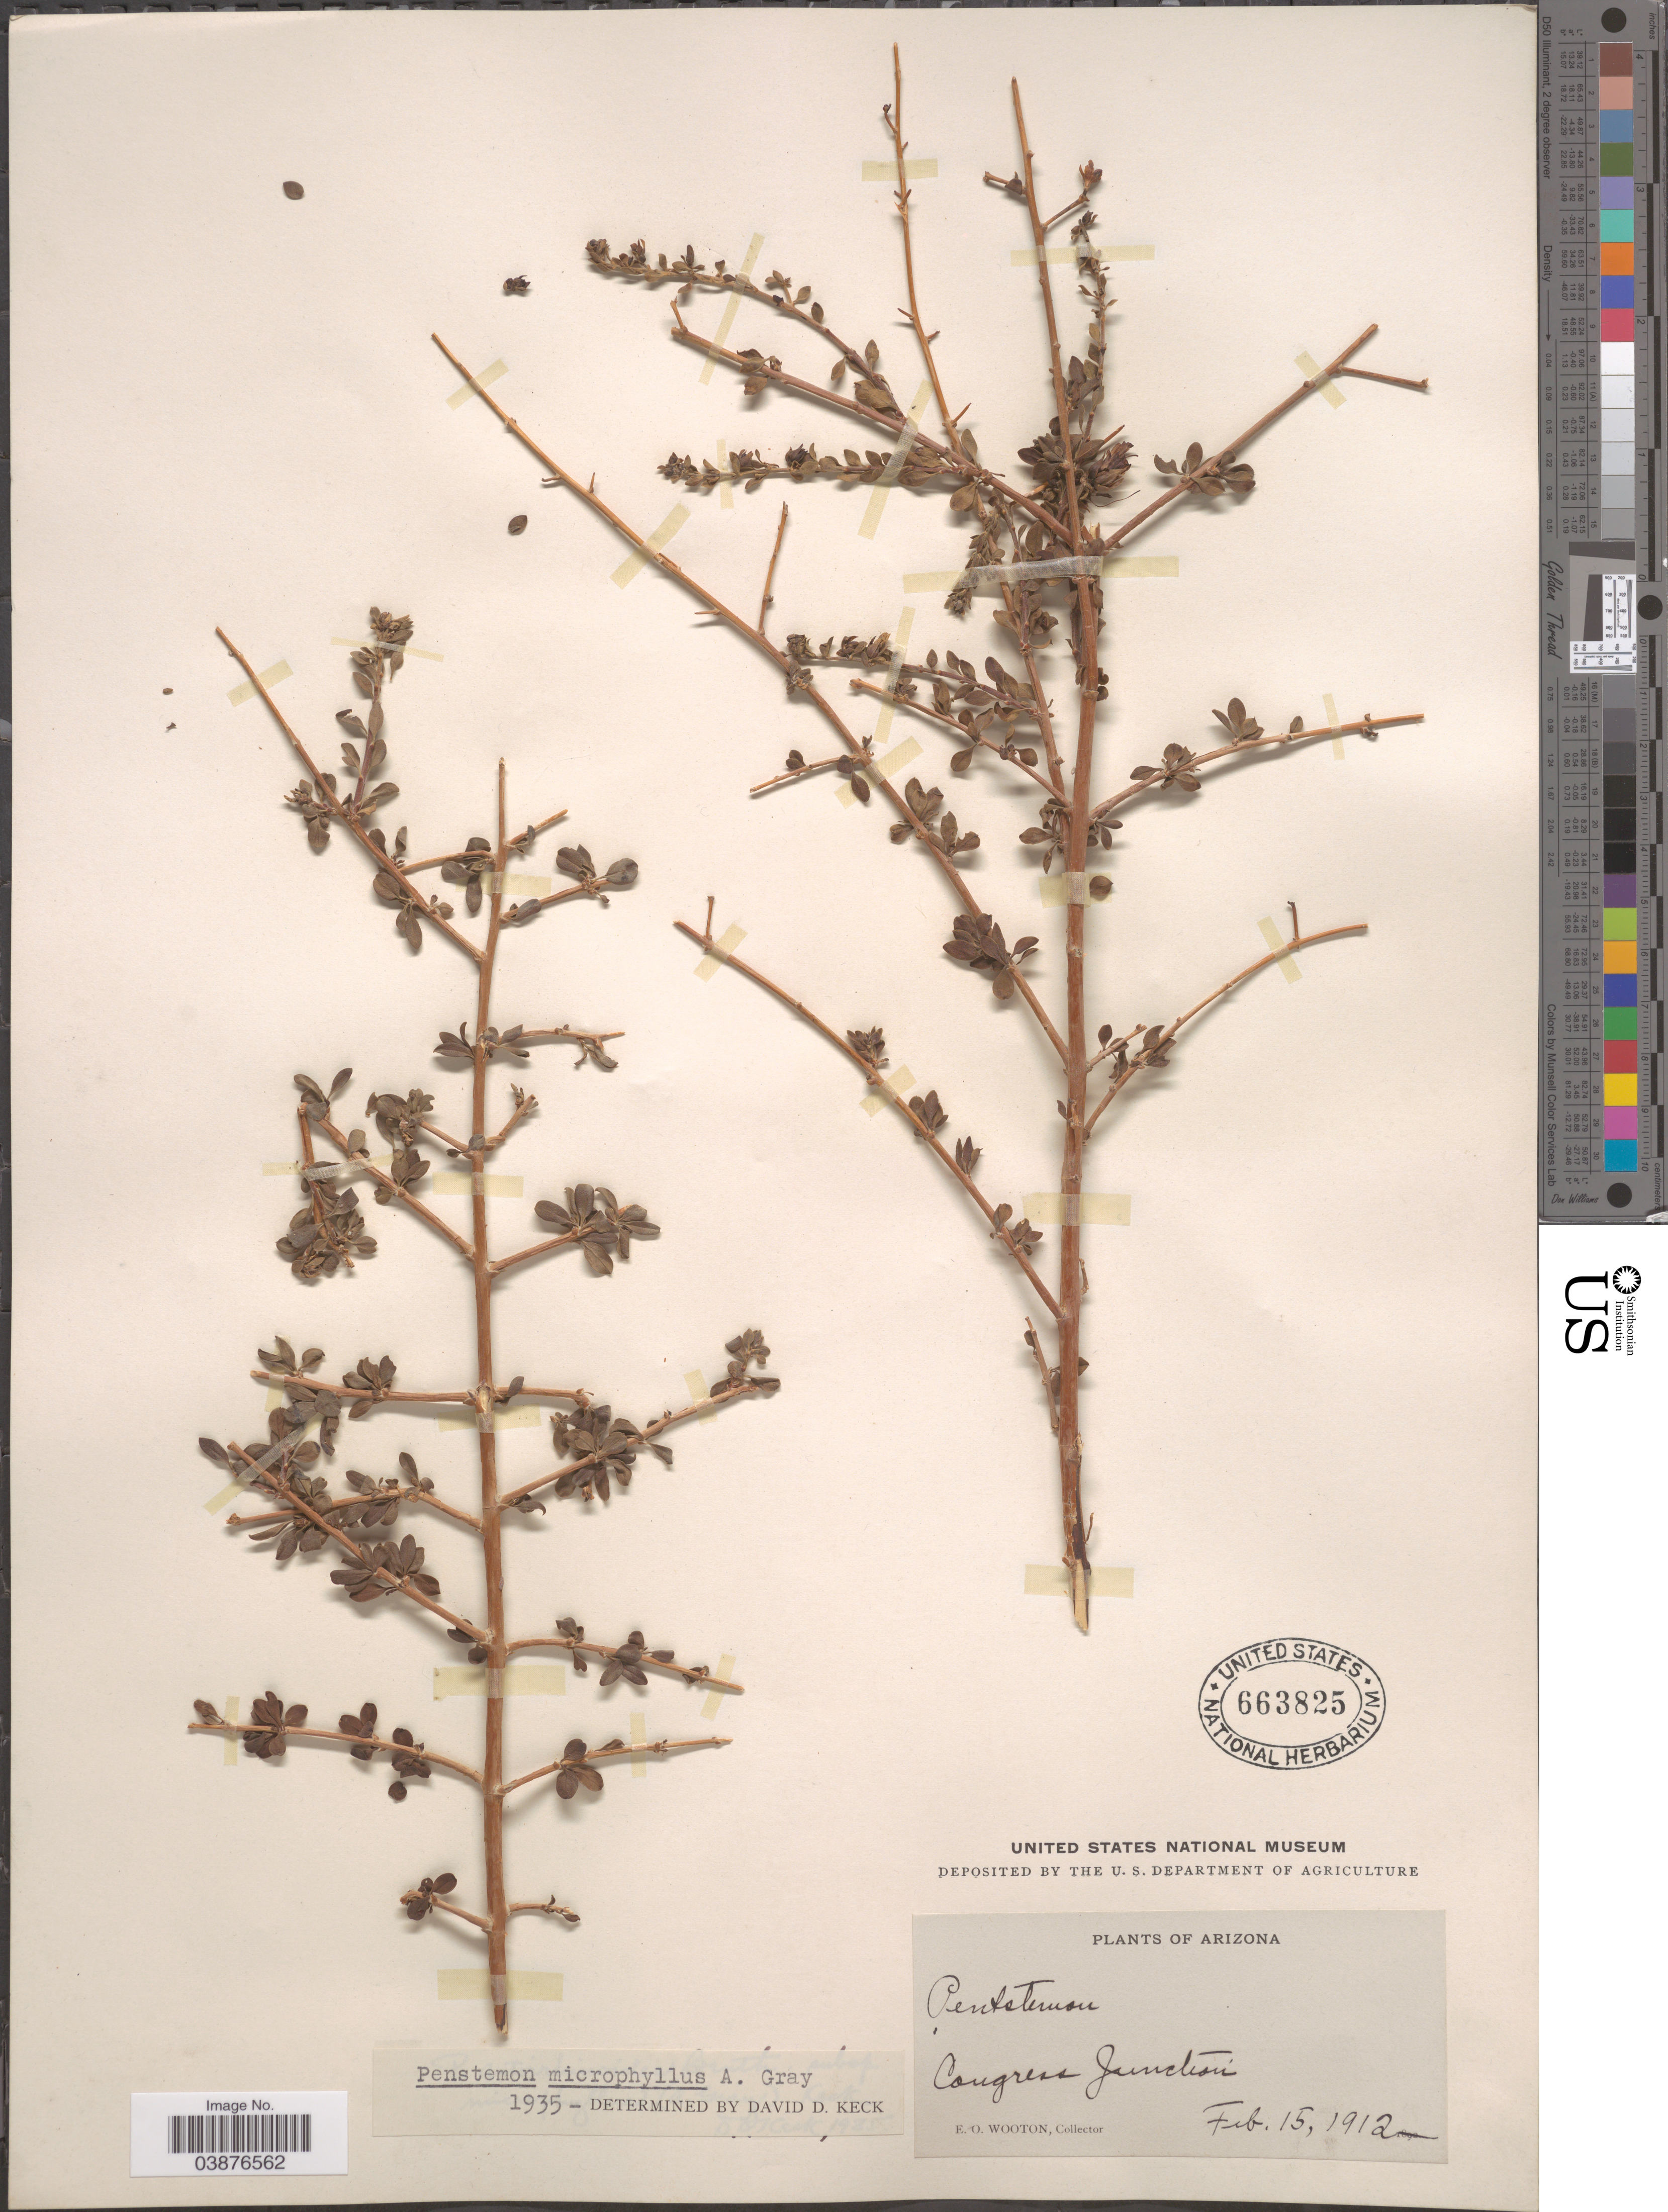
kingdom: Plantae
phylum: Tracheophyta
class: Magnoliopsida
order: Lamiales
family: Plantaginaceae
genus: Penstemon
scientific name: Penstemon microphyllus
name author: A. Gray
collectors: E. O. Wooton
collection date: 1912-02-15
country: United States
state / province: Arizona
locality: Congress Junction.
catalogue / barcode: US 663825